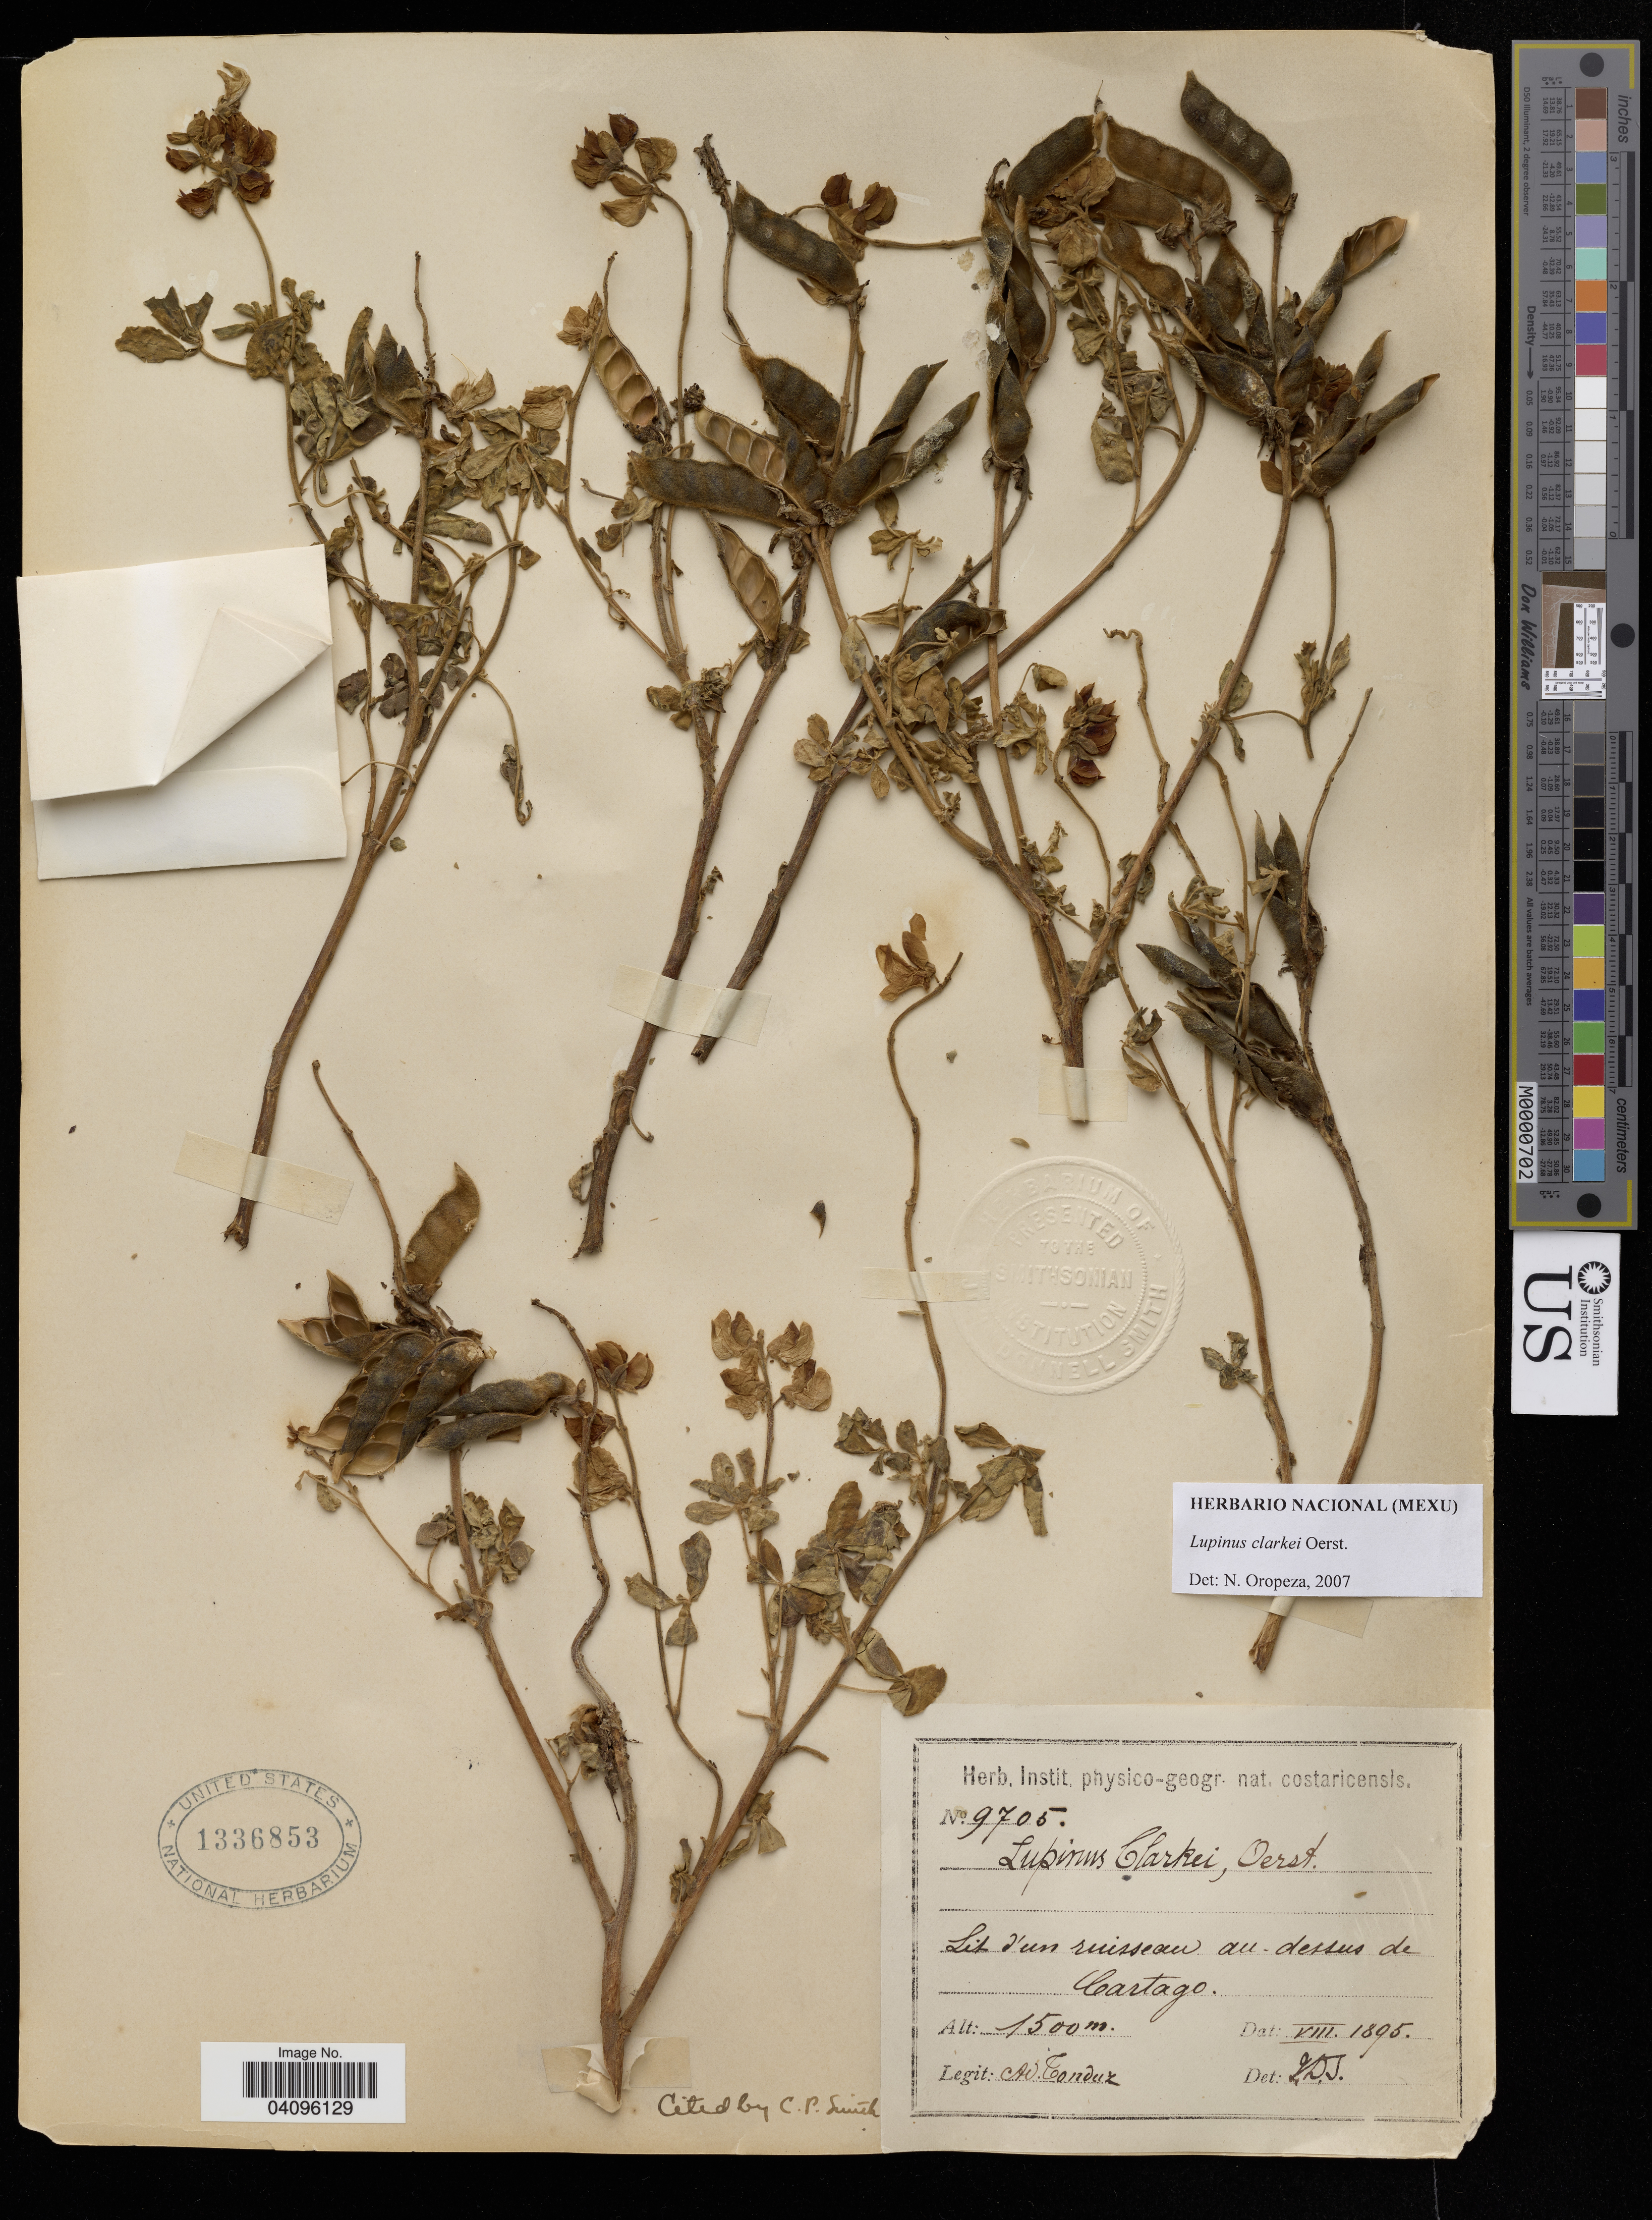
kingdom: Plantae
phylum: Tracheophyta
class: Magnoliopsida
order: Fabales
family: Fabaceae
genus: Lupinus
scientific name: Lupinus clarkei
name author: Oerst.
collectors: A. Conduz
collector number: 9705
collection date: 1895-08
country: Costa Rica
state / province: Cartago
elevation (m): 1500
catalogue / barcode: US 1336853